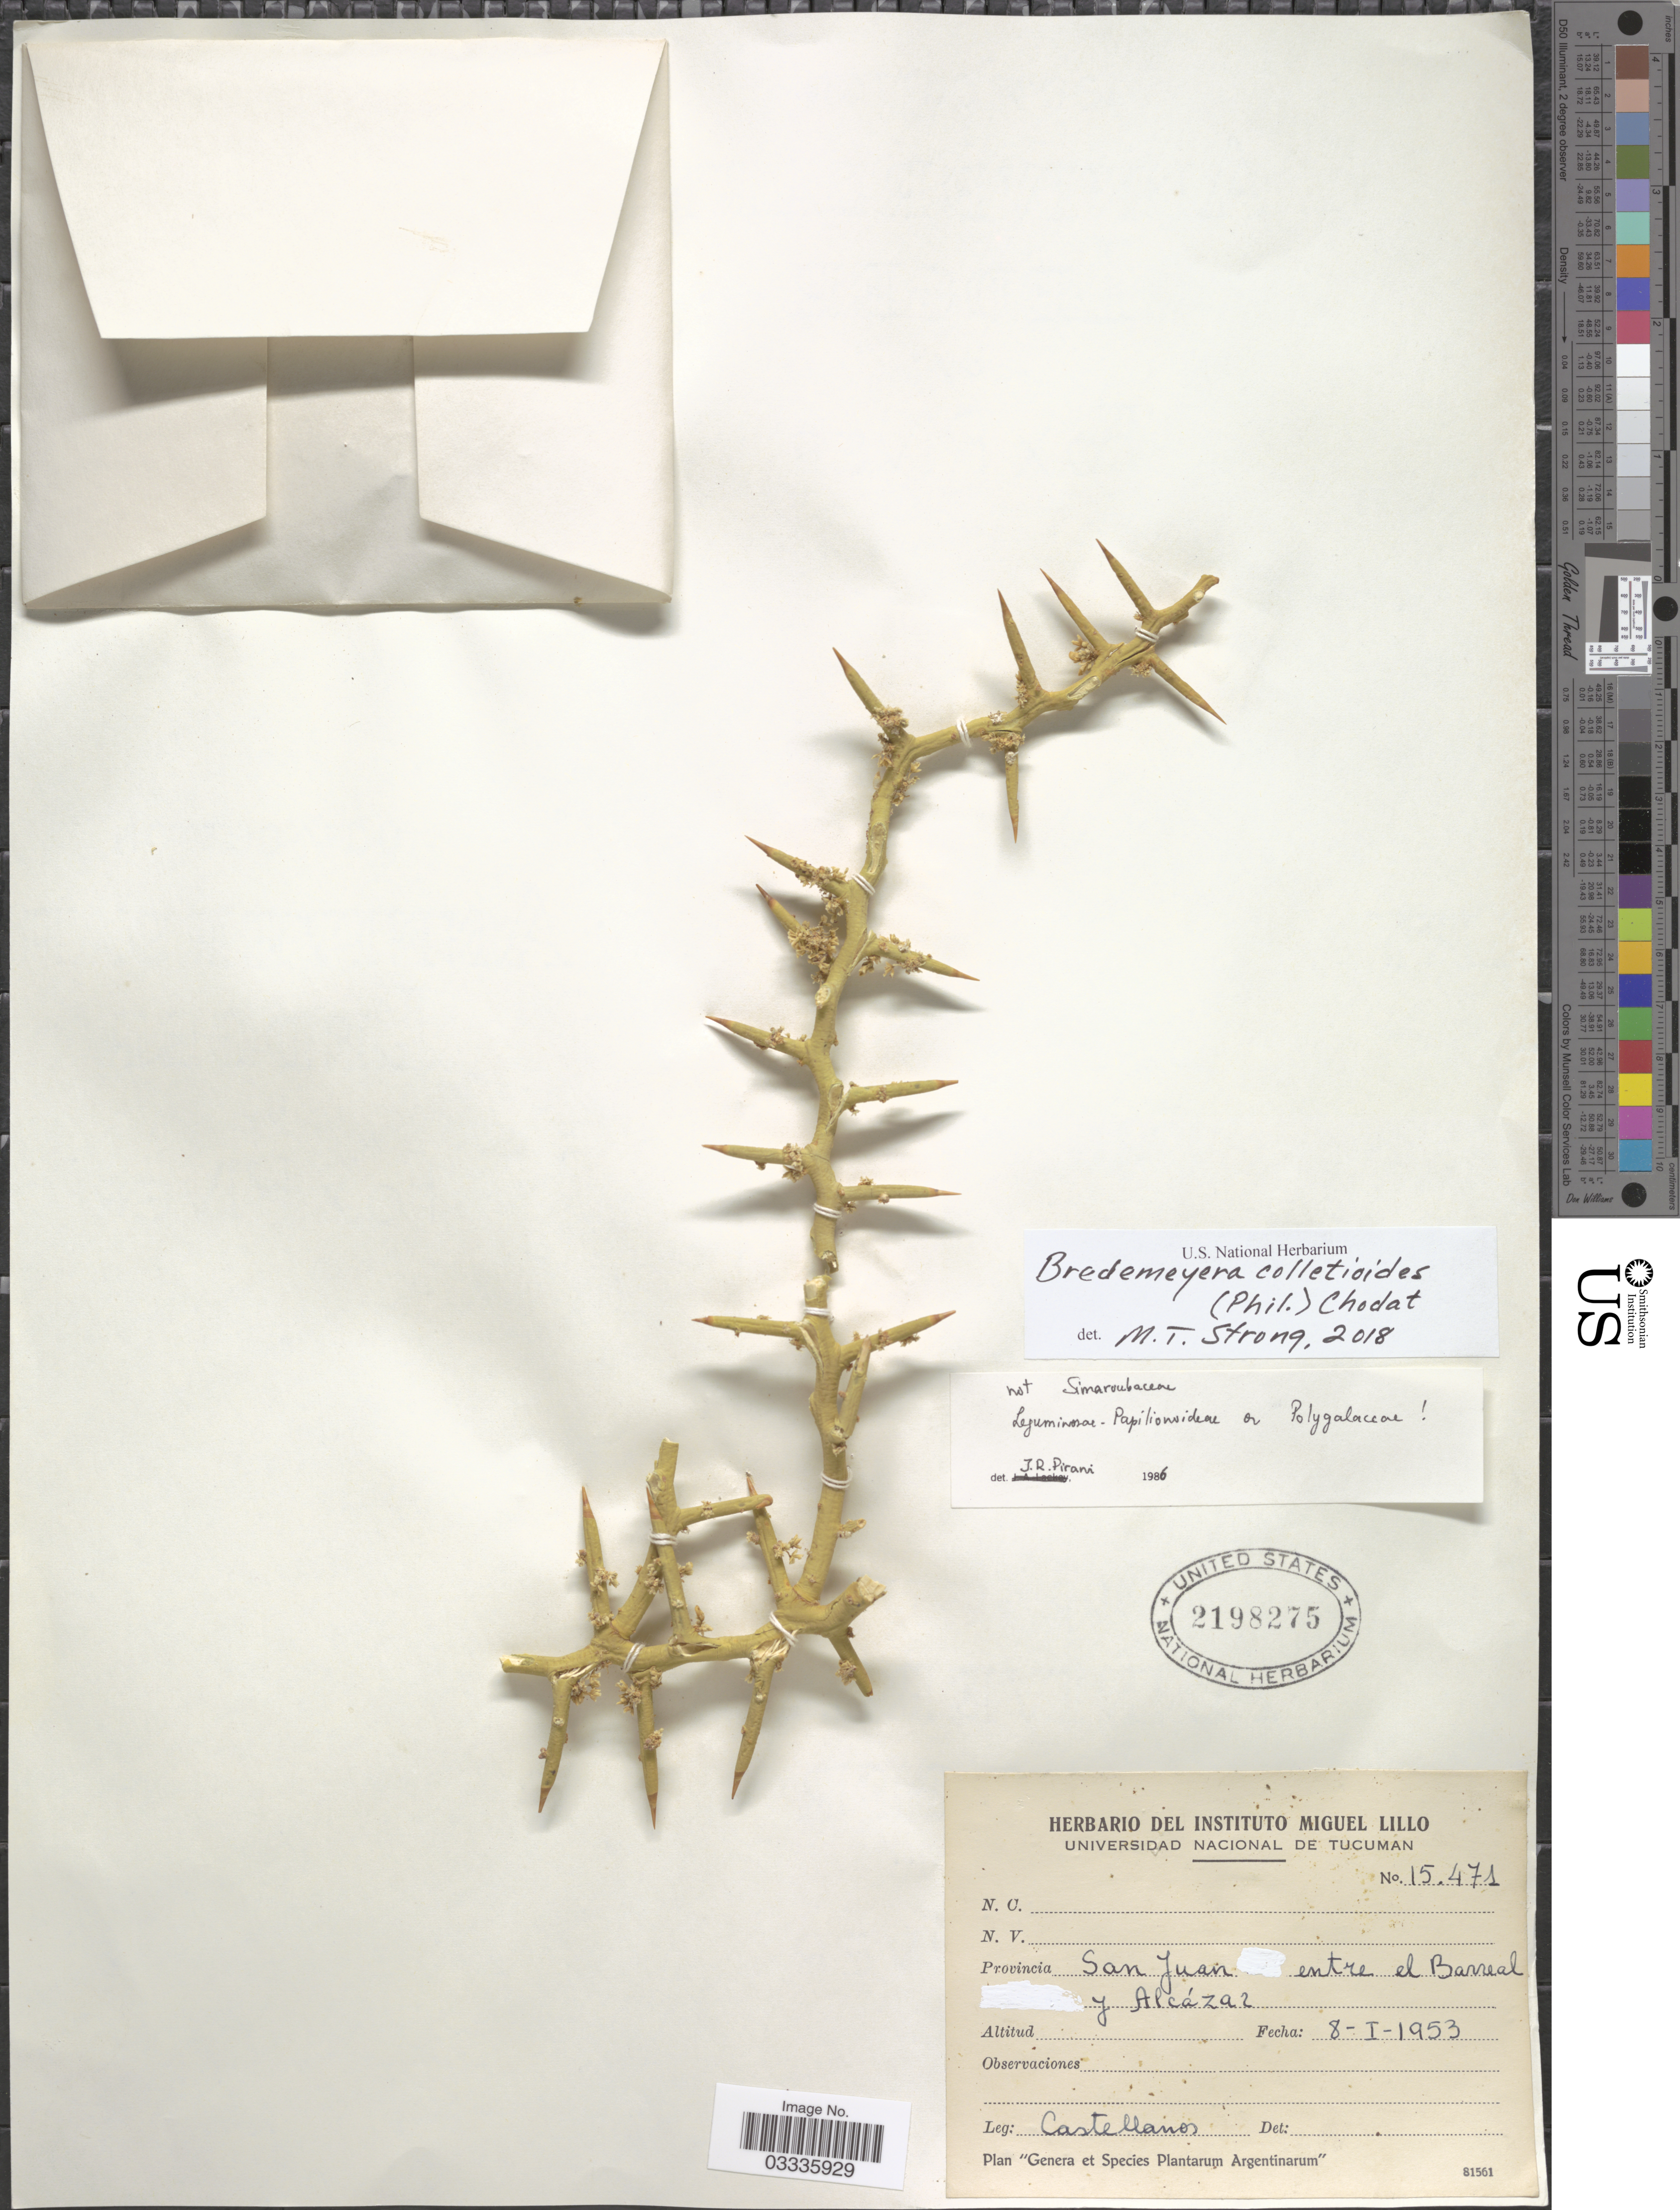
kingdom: Plantae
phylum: Tracheophyta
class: Magnoliopsida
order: Fabales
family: Polygalaceae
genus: Hualania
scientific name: Hualania colletioides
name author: Phil.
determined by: Strong, Mark T., (BOT), Smithsonian Institution - National Museum of Natural History (UNITED STATES)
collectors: -- Castellanos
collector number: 15471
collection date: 1953-01-08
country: Argentina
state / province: San Juan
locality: Entre el Barreal y Alcázar.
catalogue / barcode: US 2198275